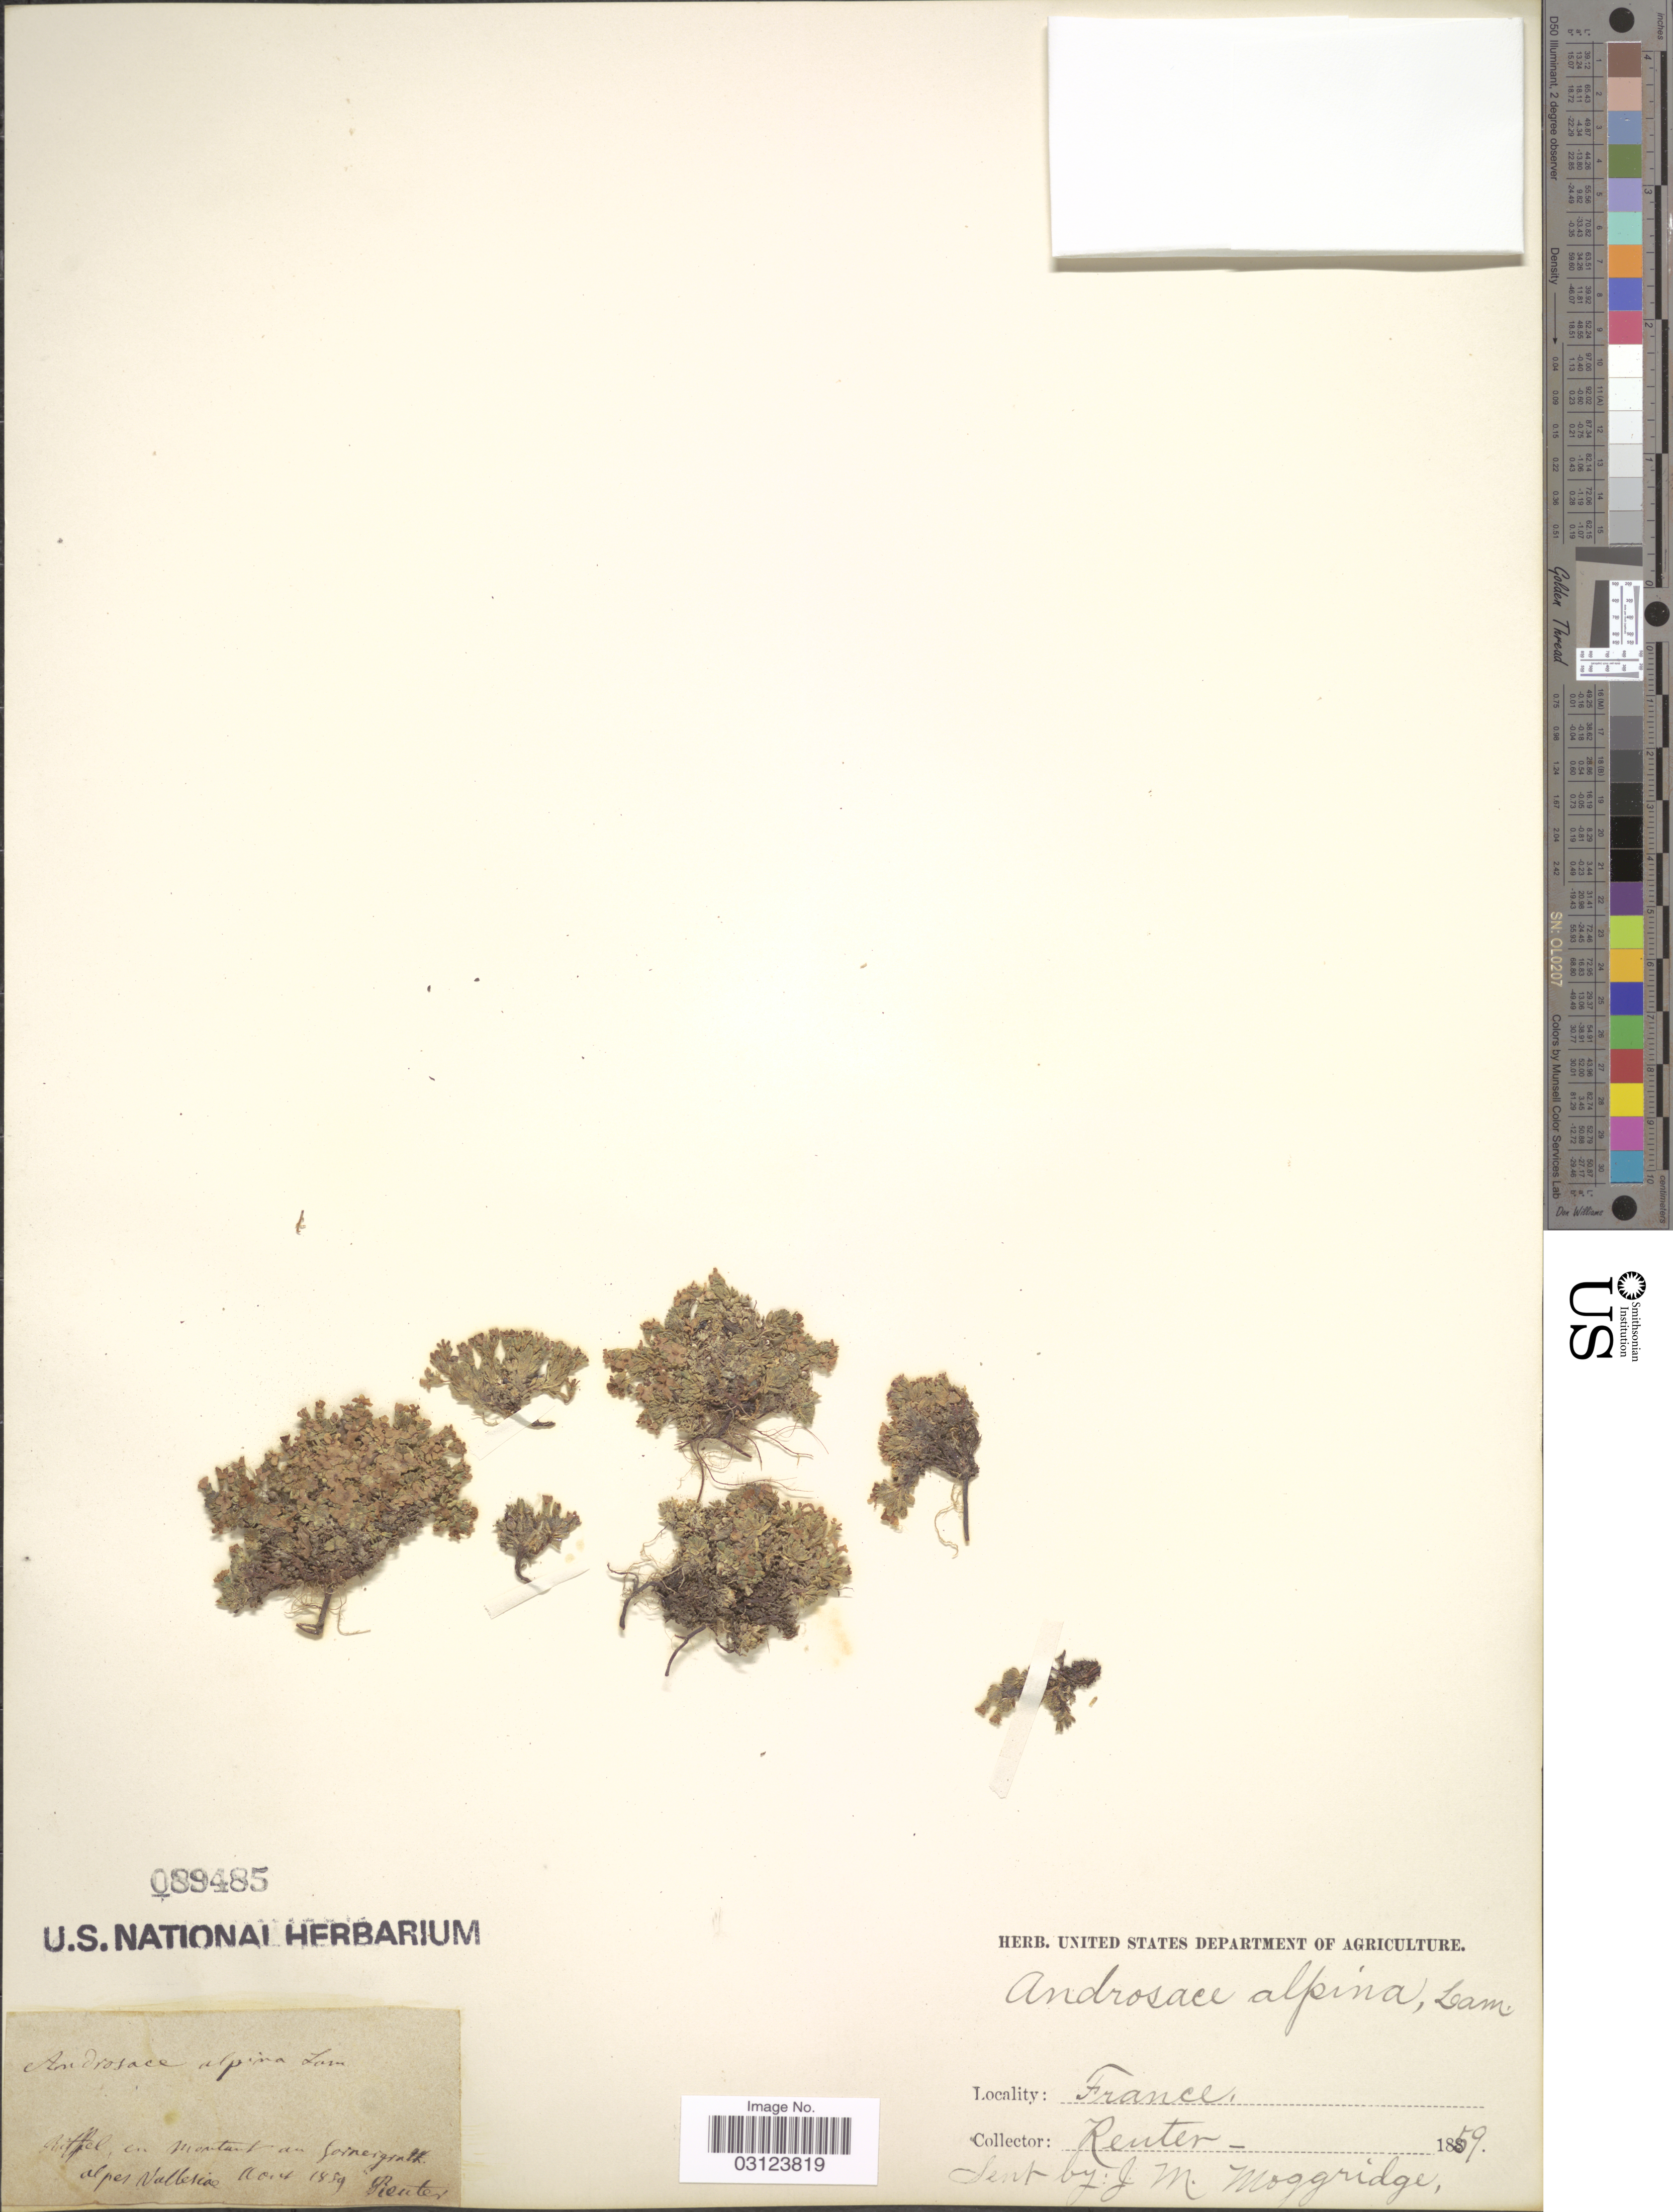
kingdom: Plantae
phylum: Tracheophyta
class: Magnoliopsida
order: Ericales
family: Primulaceae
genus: Androsace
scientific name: Androsace alpina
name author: Lam.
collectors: -. Reuter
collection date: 1859-08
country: France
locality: Riffel [interpreted] en montana [interpreted] an [interpreted] Gornergrath [interpreted] alpes Vallesiae [interpreted].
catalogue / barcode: US 89485